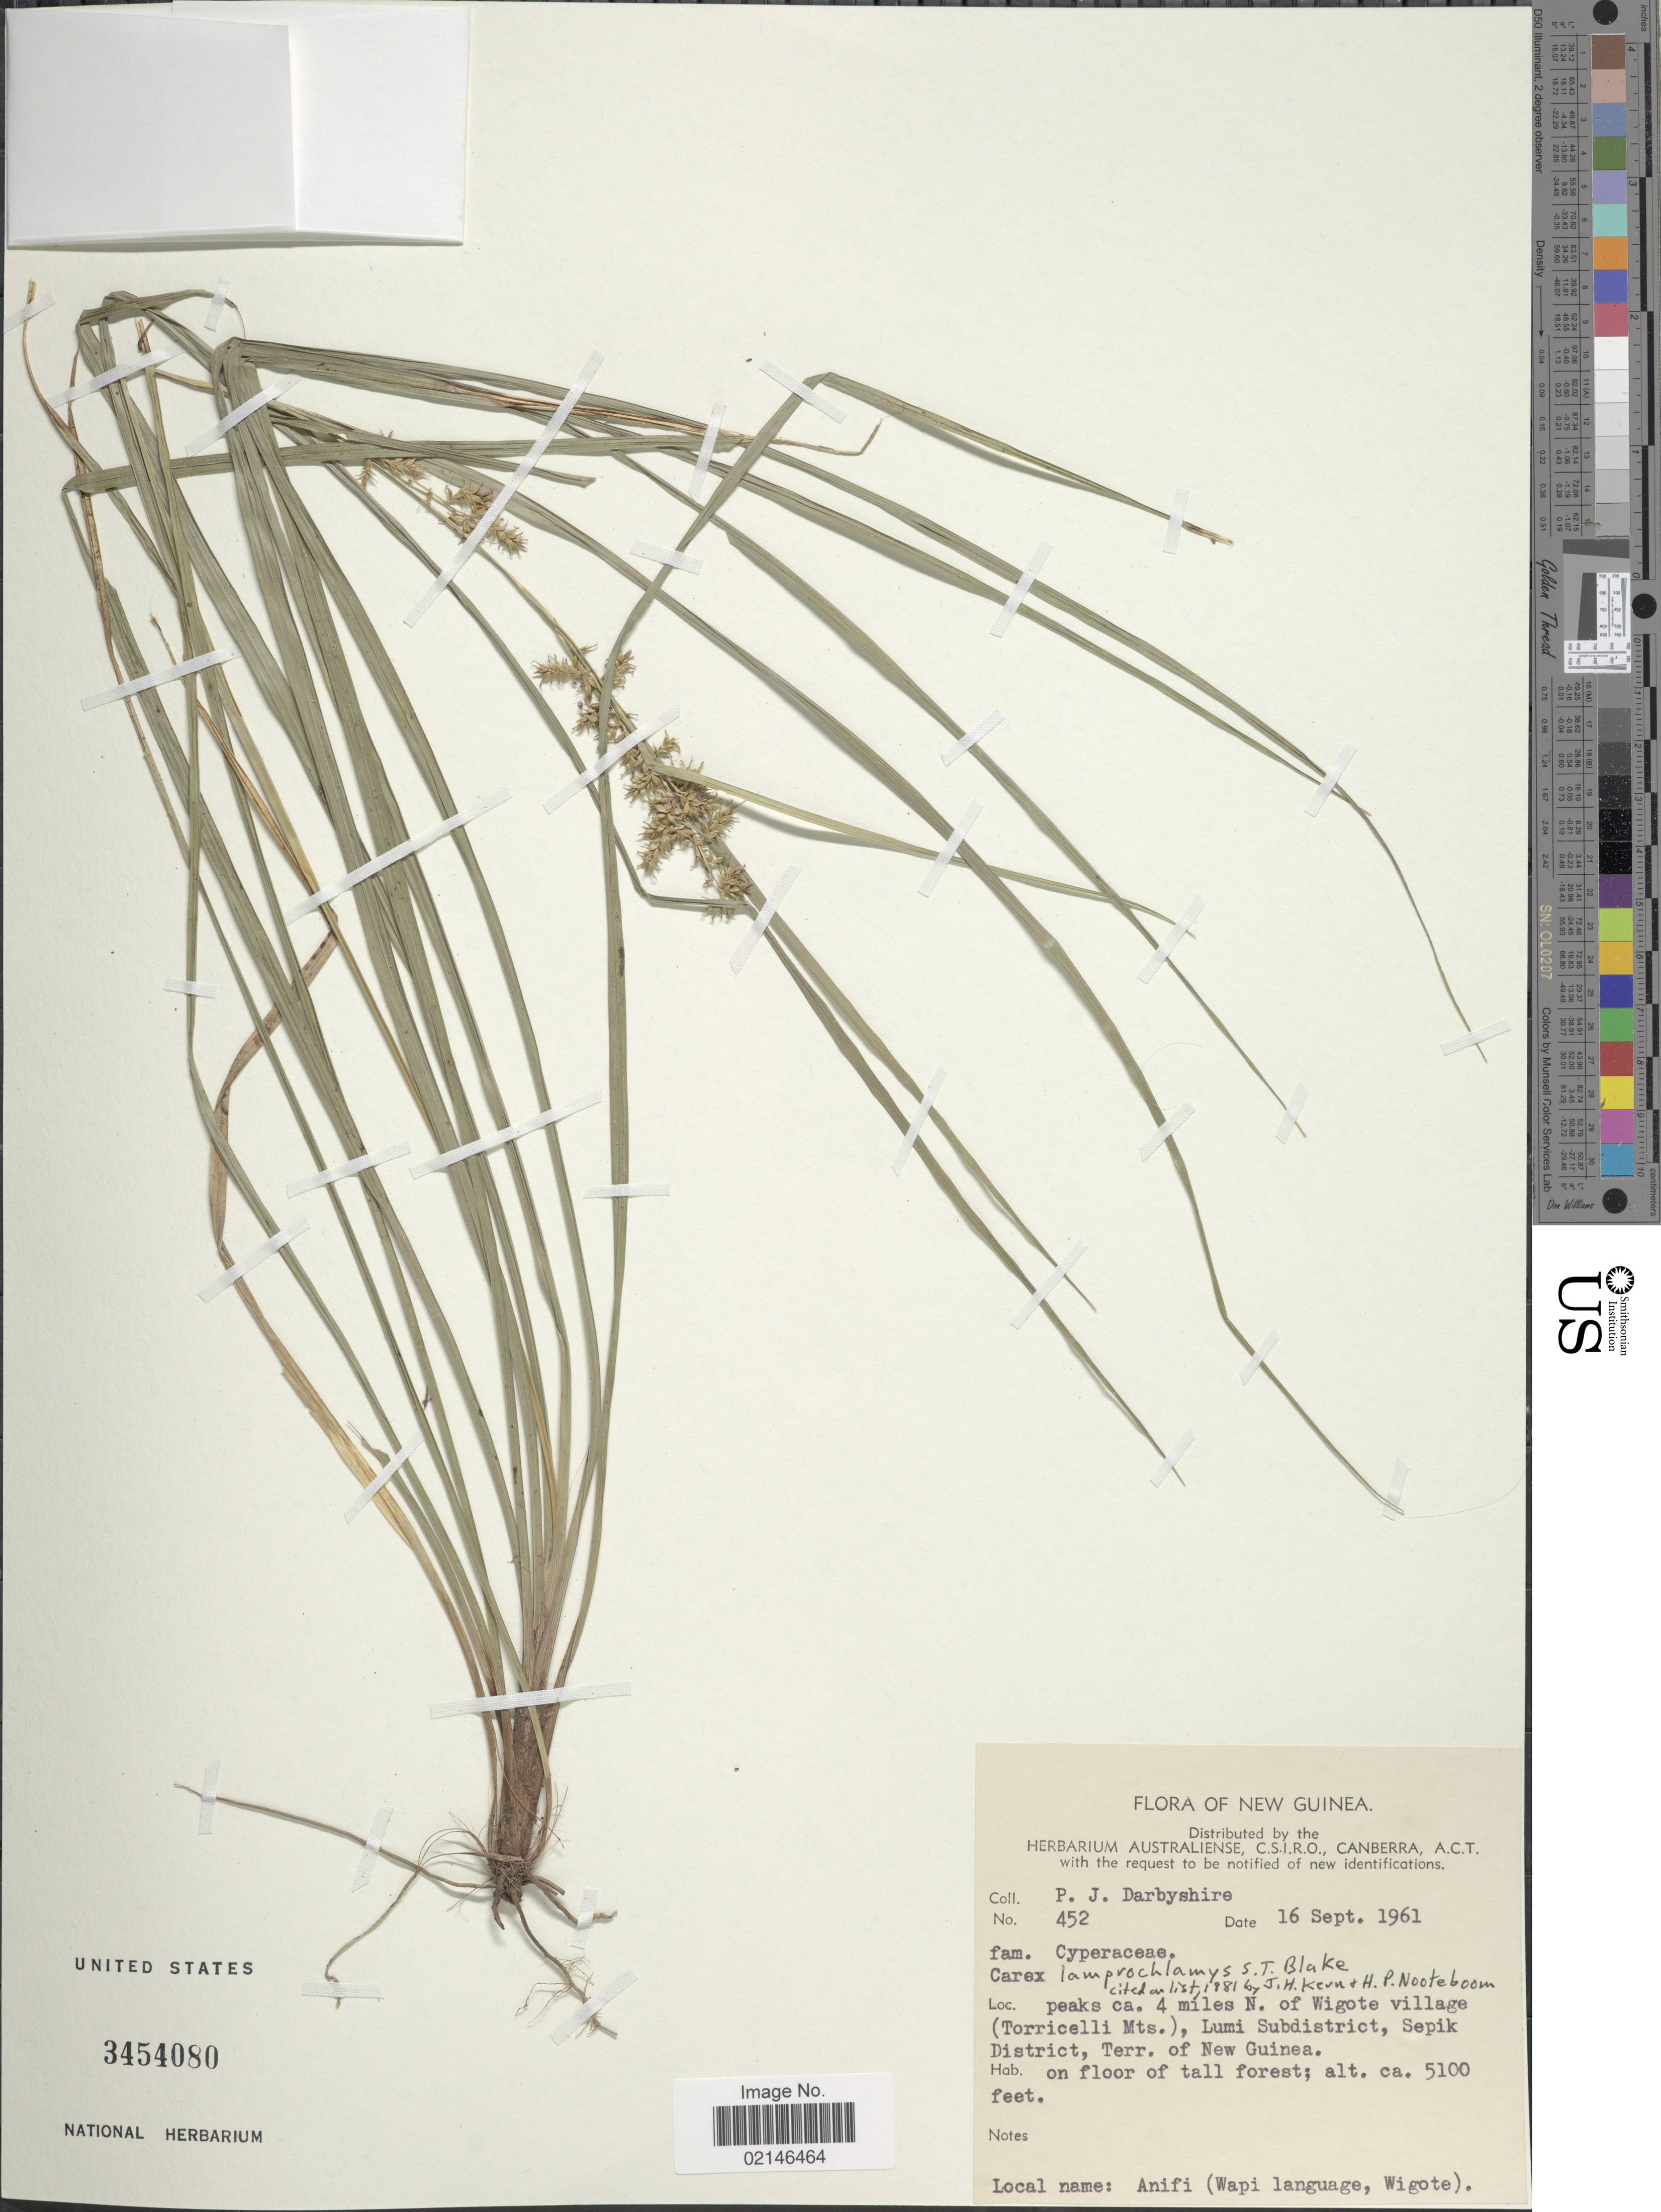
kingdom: Plantae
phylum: Tracheophyta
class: Liliopsida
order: Poales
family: Cyperaceae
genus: Carex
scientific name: Carex lamprochlamys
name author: S.T. Blake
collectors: P. Darbyshire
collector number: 452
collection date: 1961-09-16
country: Papua New Guinea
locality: New Guinea, peaks ca. 4 miles N. of Wigote village (Torricelli Mts.) , Lumi Subdistrict, Sepik District, Terr. of New Guinea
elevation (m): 1554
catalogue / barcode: US 3454080